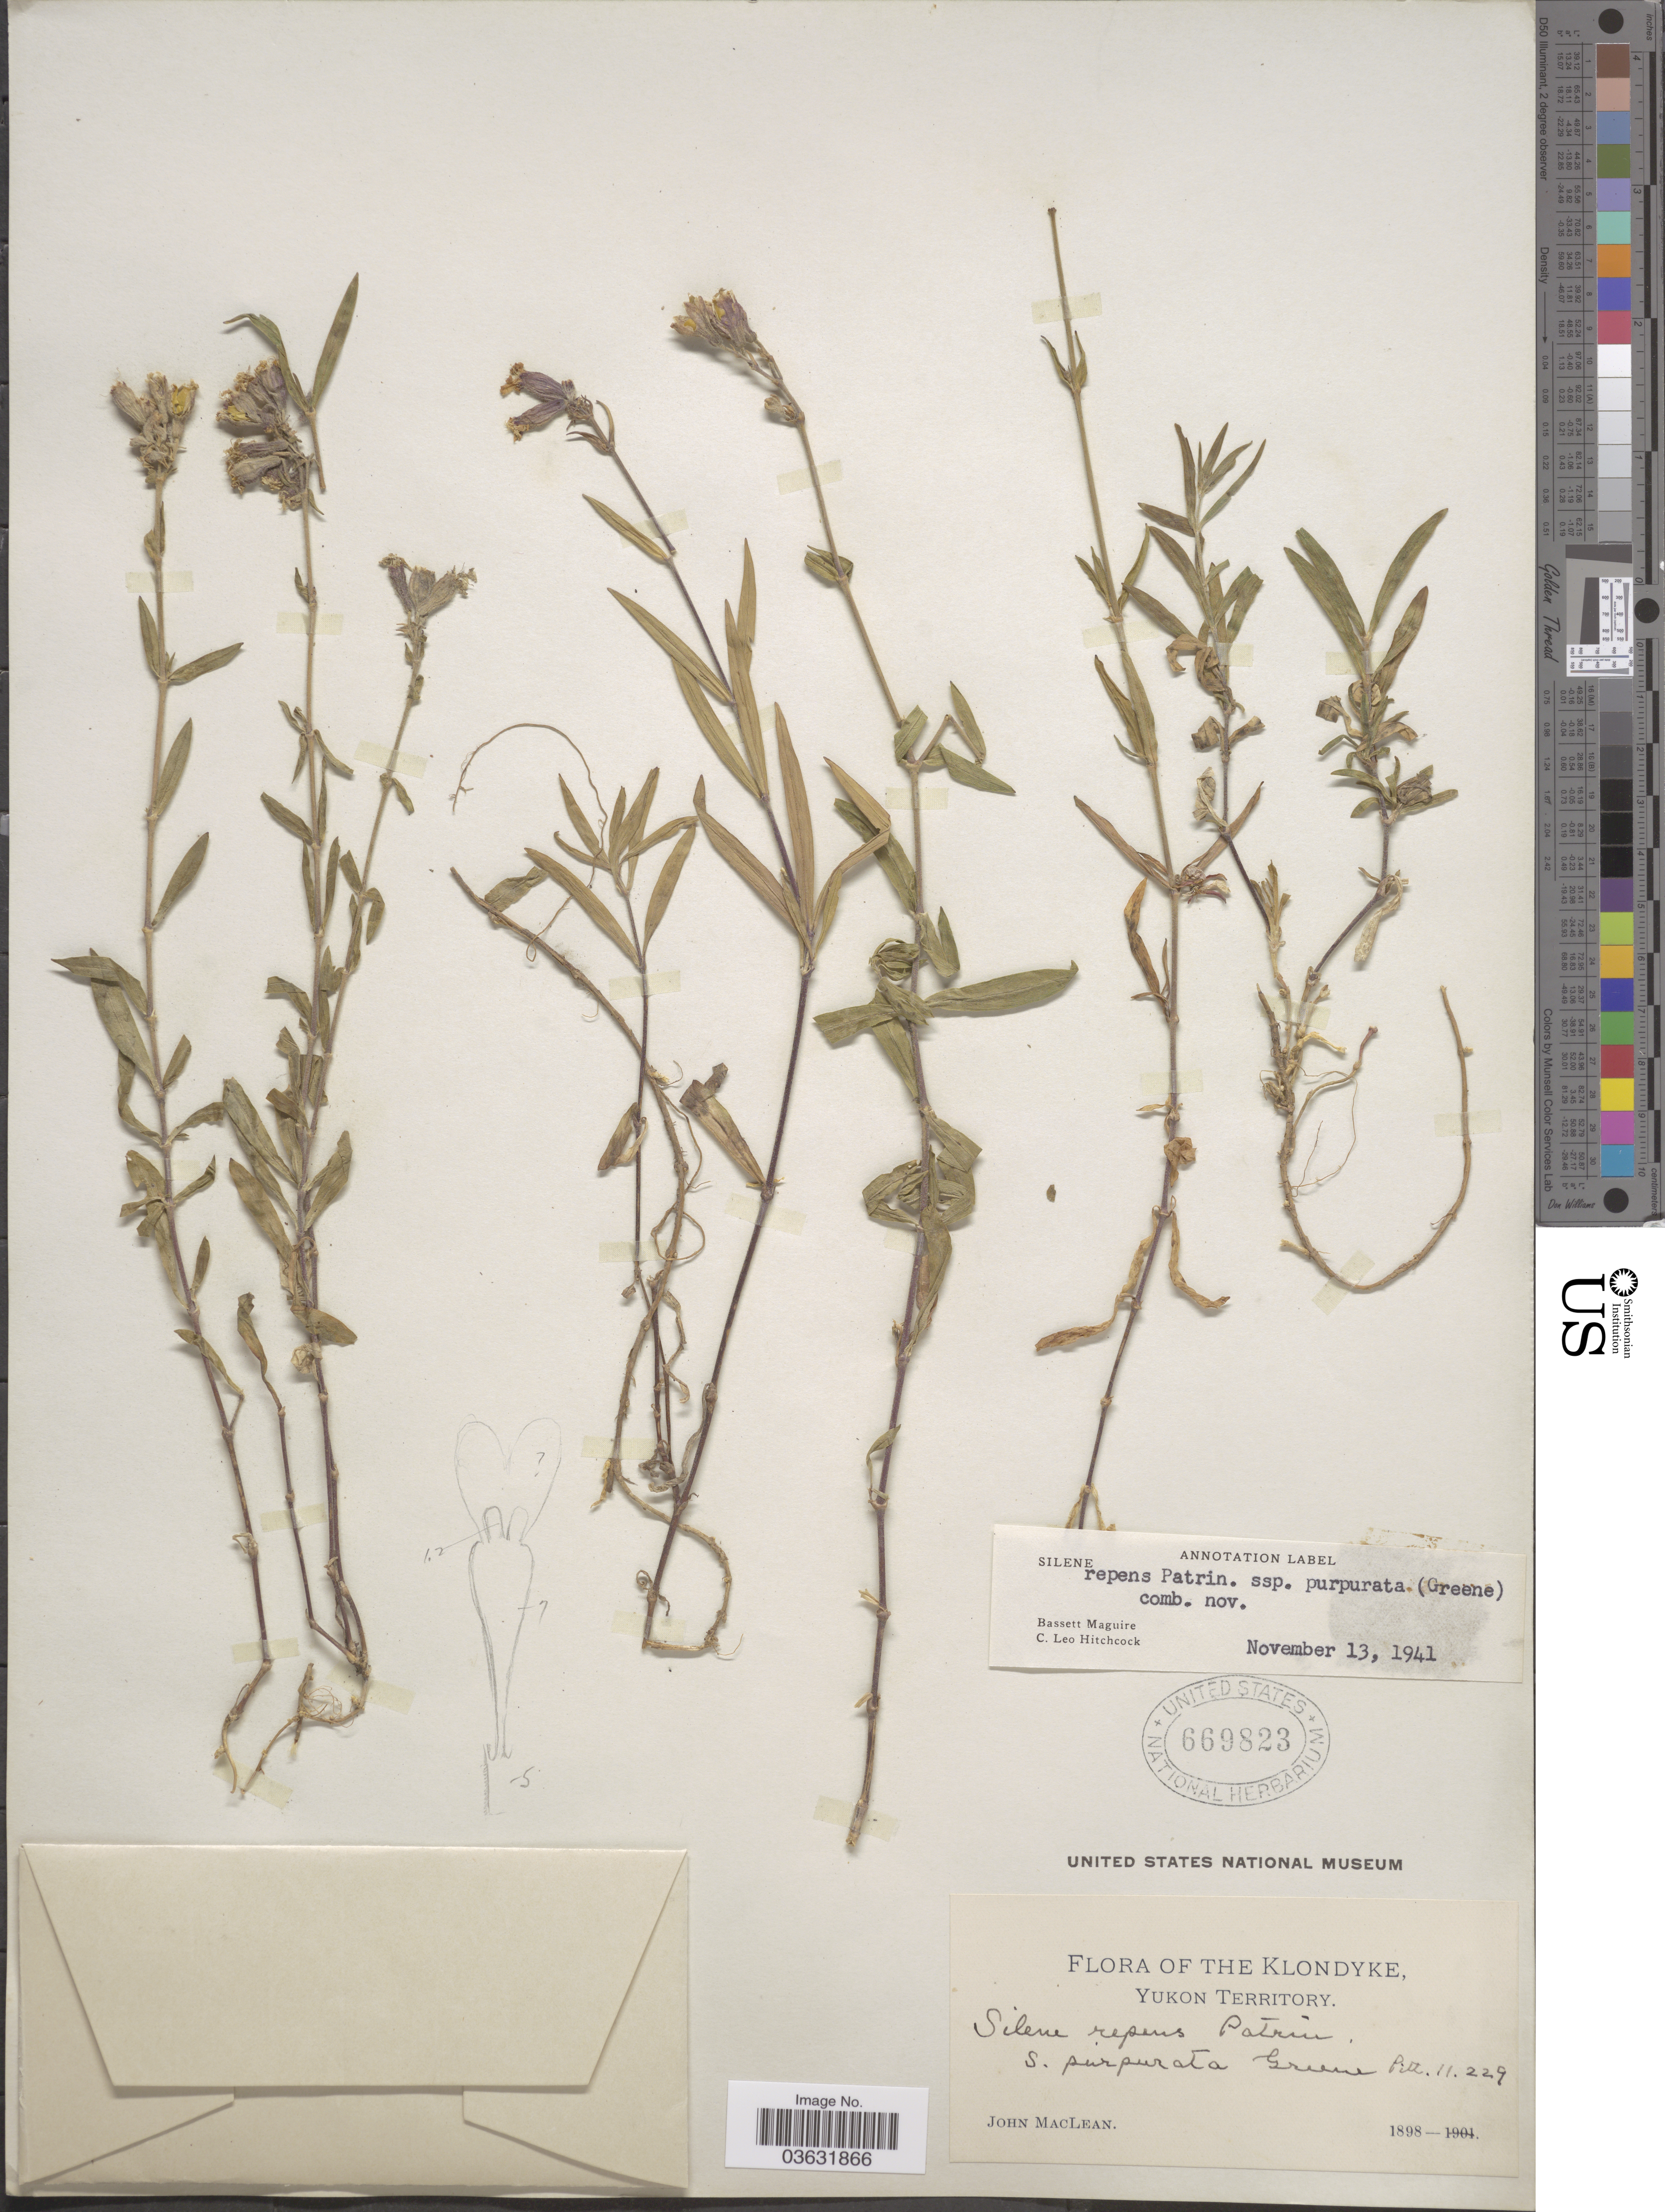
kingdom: Plantae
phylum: Tracheophyta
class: Magnoliopsida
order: Caryophyllales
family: Caryophyllaceae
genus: Silene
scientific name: Silene repens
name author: Patrin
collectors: J. Maclean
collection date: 1898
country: Canada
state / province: Yukon Territory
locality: The Klondyke.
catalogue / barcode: US 669823